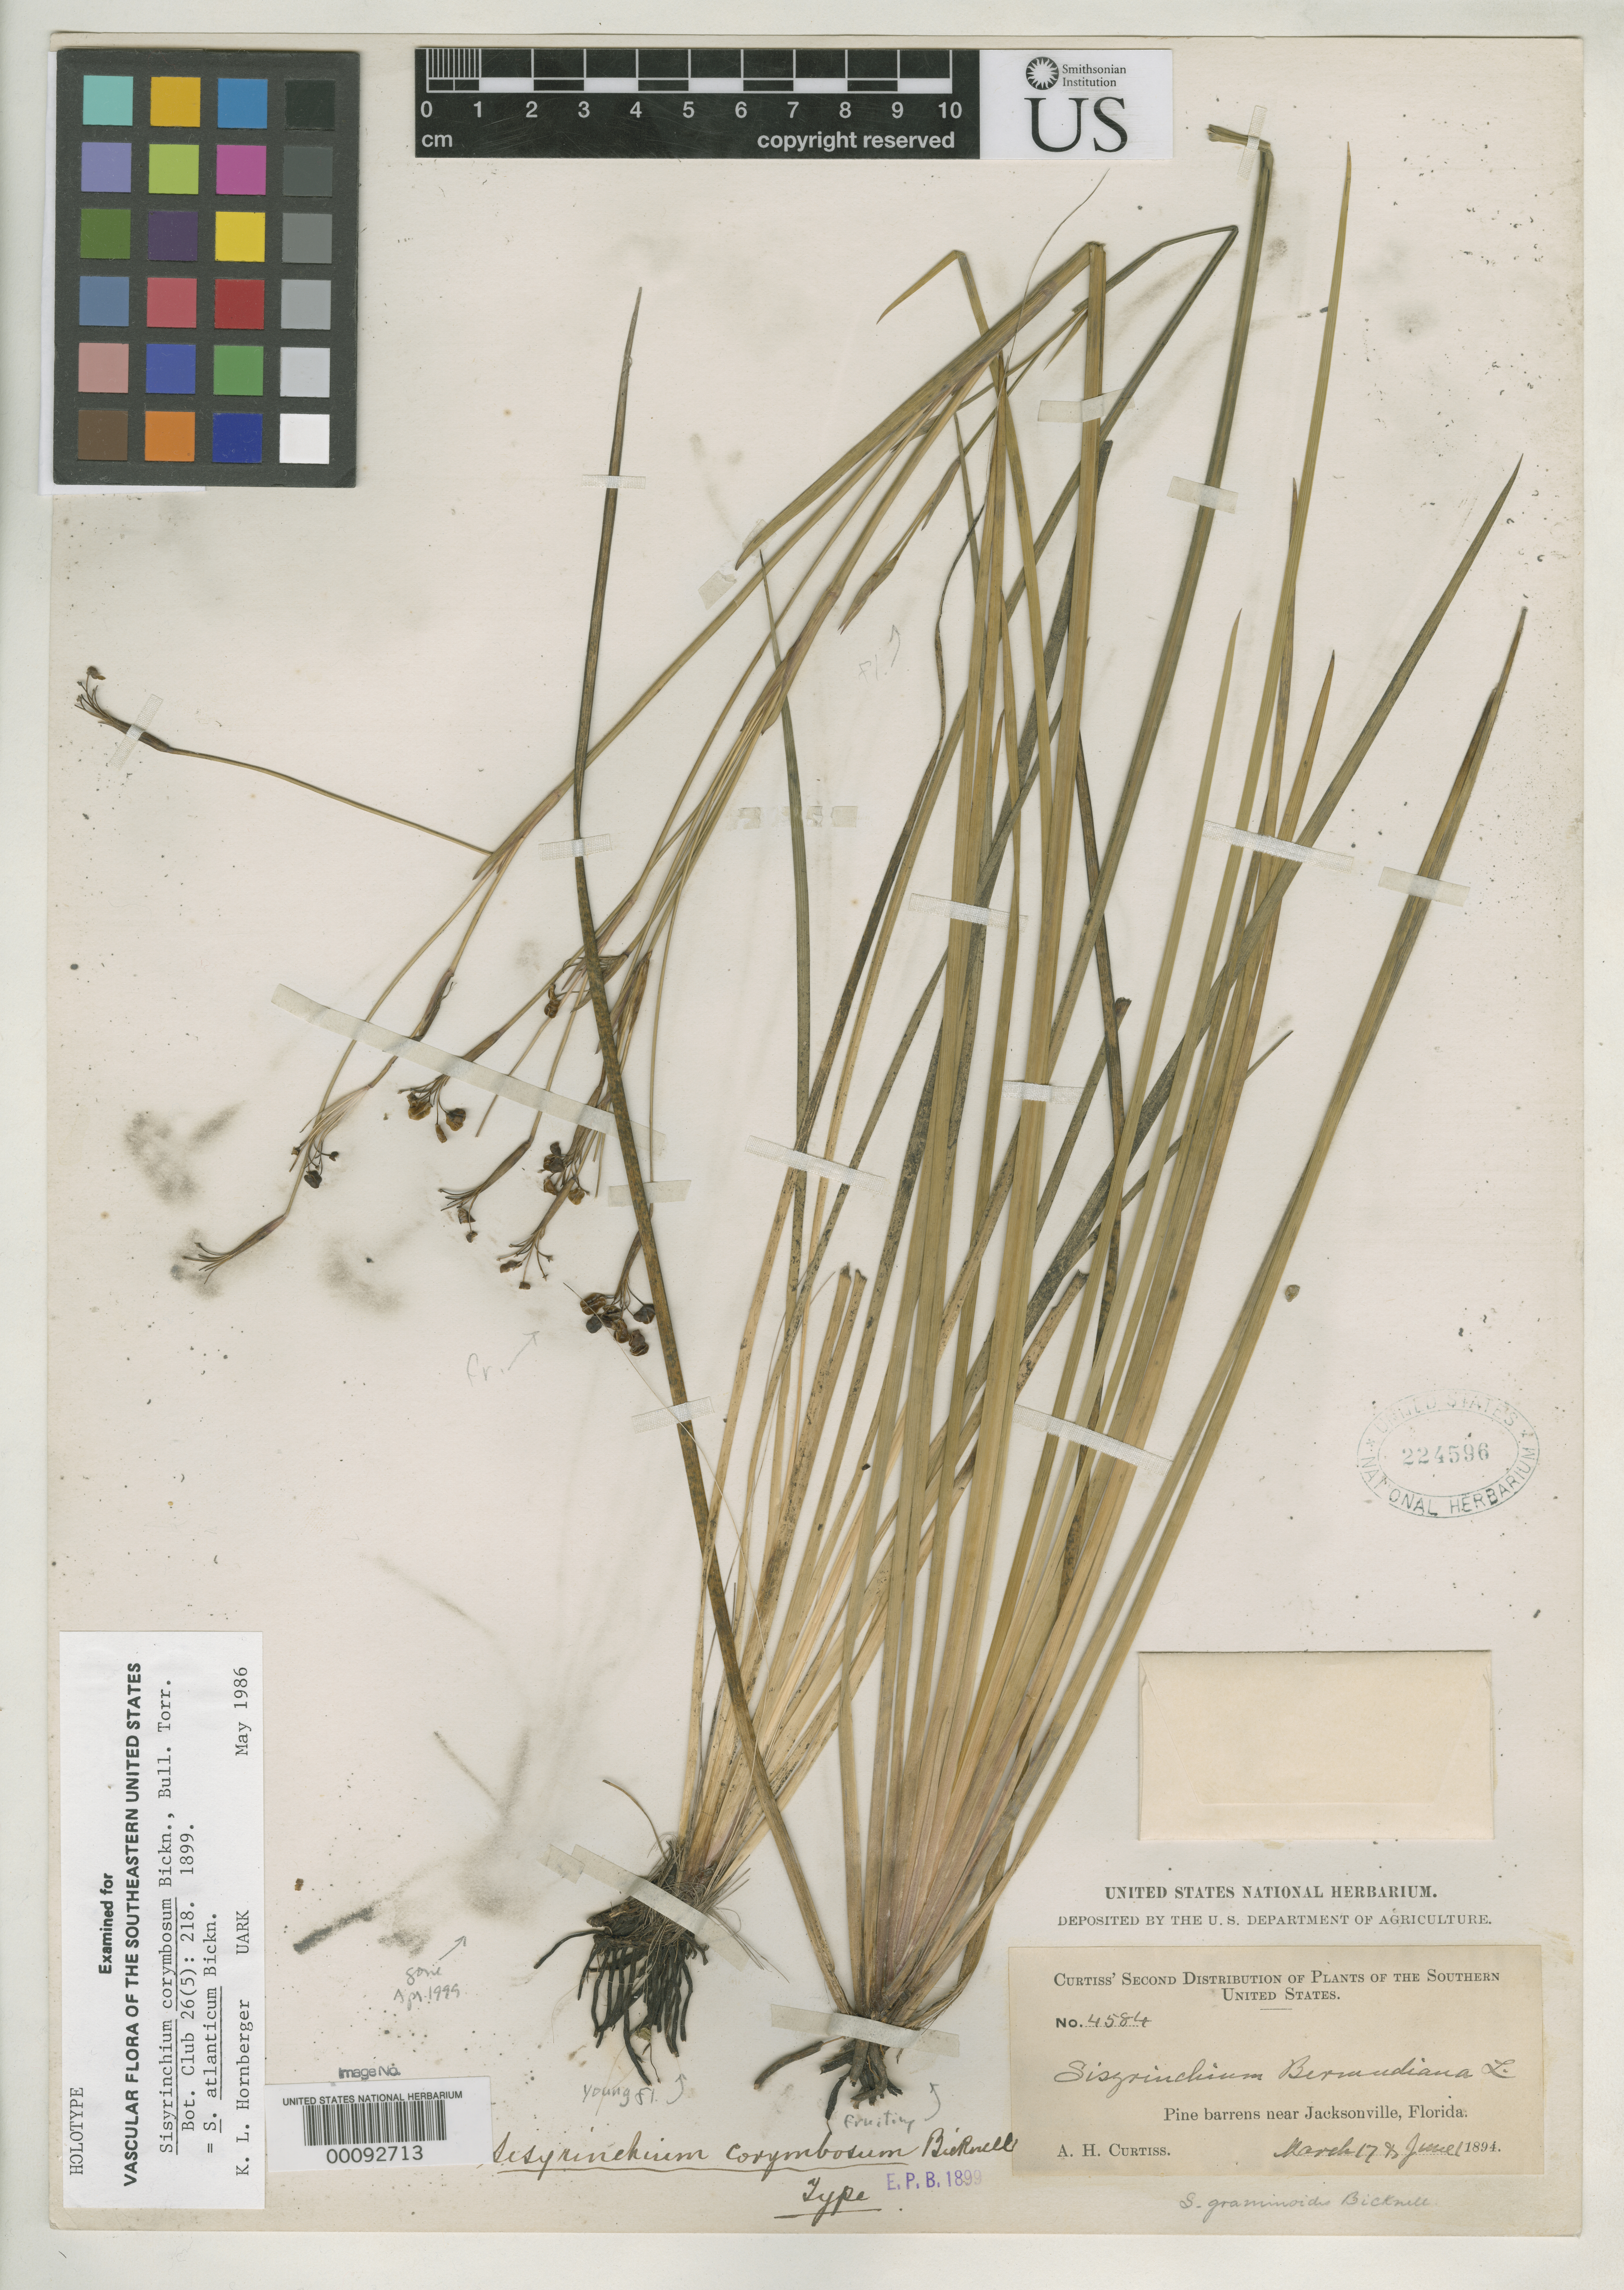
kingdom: Plantae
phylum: Tracheophyta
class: Liliopsida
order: Asparagales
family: Iridaceae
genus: Sisyrinchium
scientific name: Sisyrinchium corymbosum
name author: E.P. Bicknell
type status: Holotype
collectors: A. H. Curtiss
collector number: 4584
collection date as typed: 17 Mar 1894 and 01 Jun 1894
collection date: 1894-03-17,1894-06-01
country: United States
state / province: Florida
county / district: Duval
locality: Near Jacksonville.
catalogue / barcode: US 224596